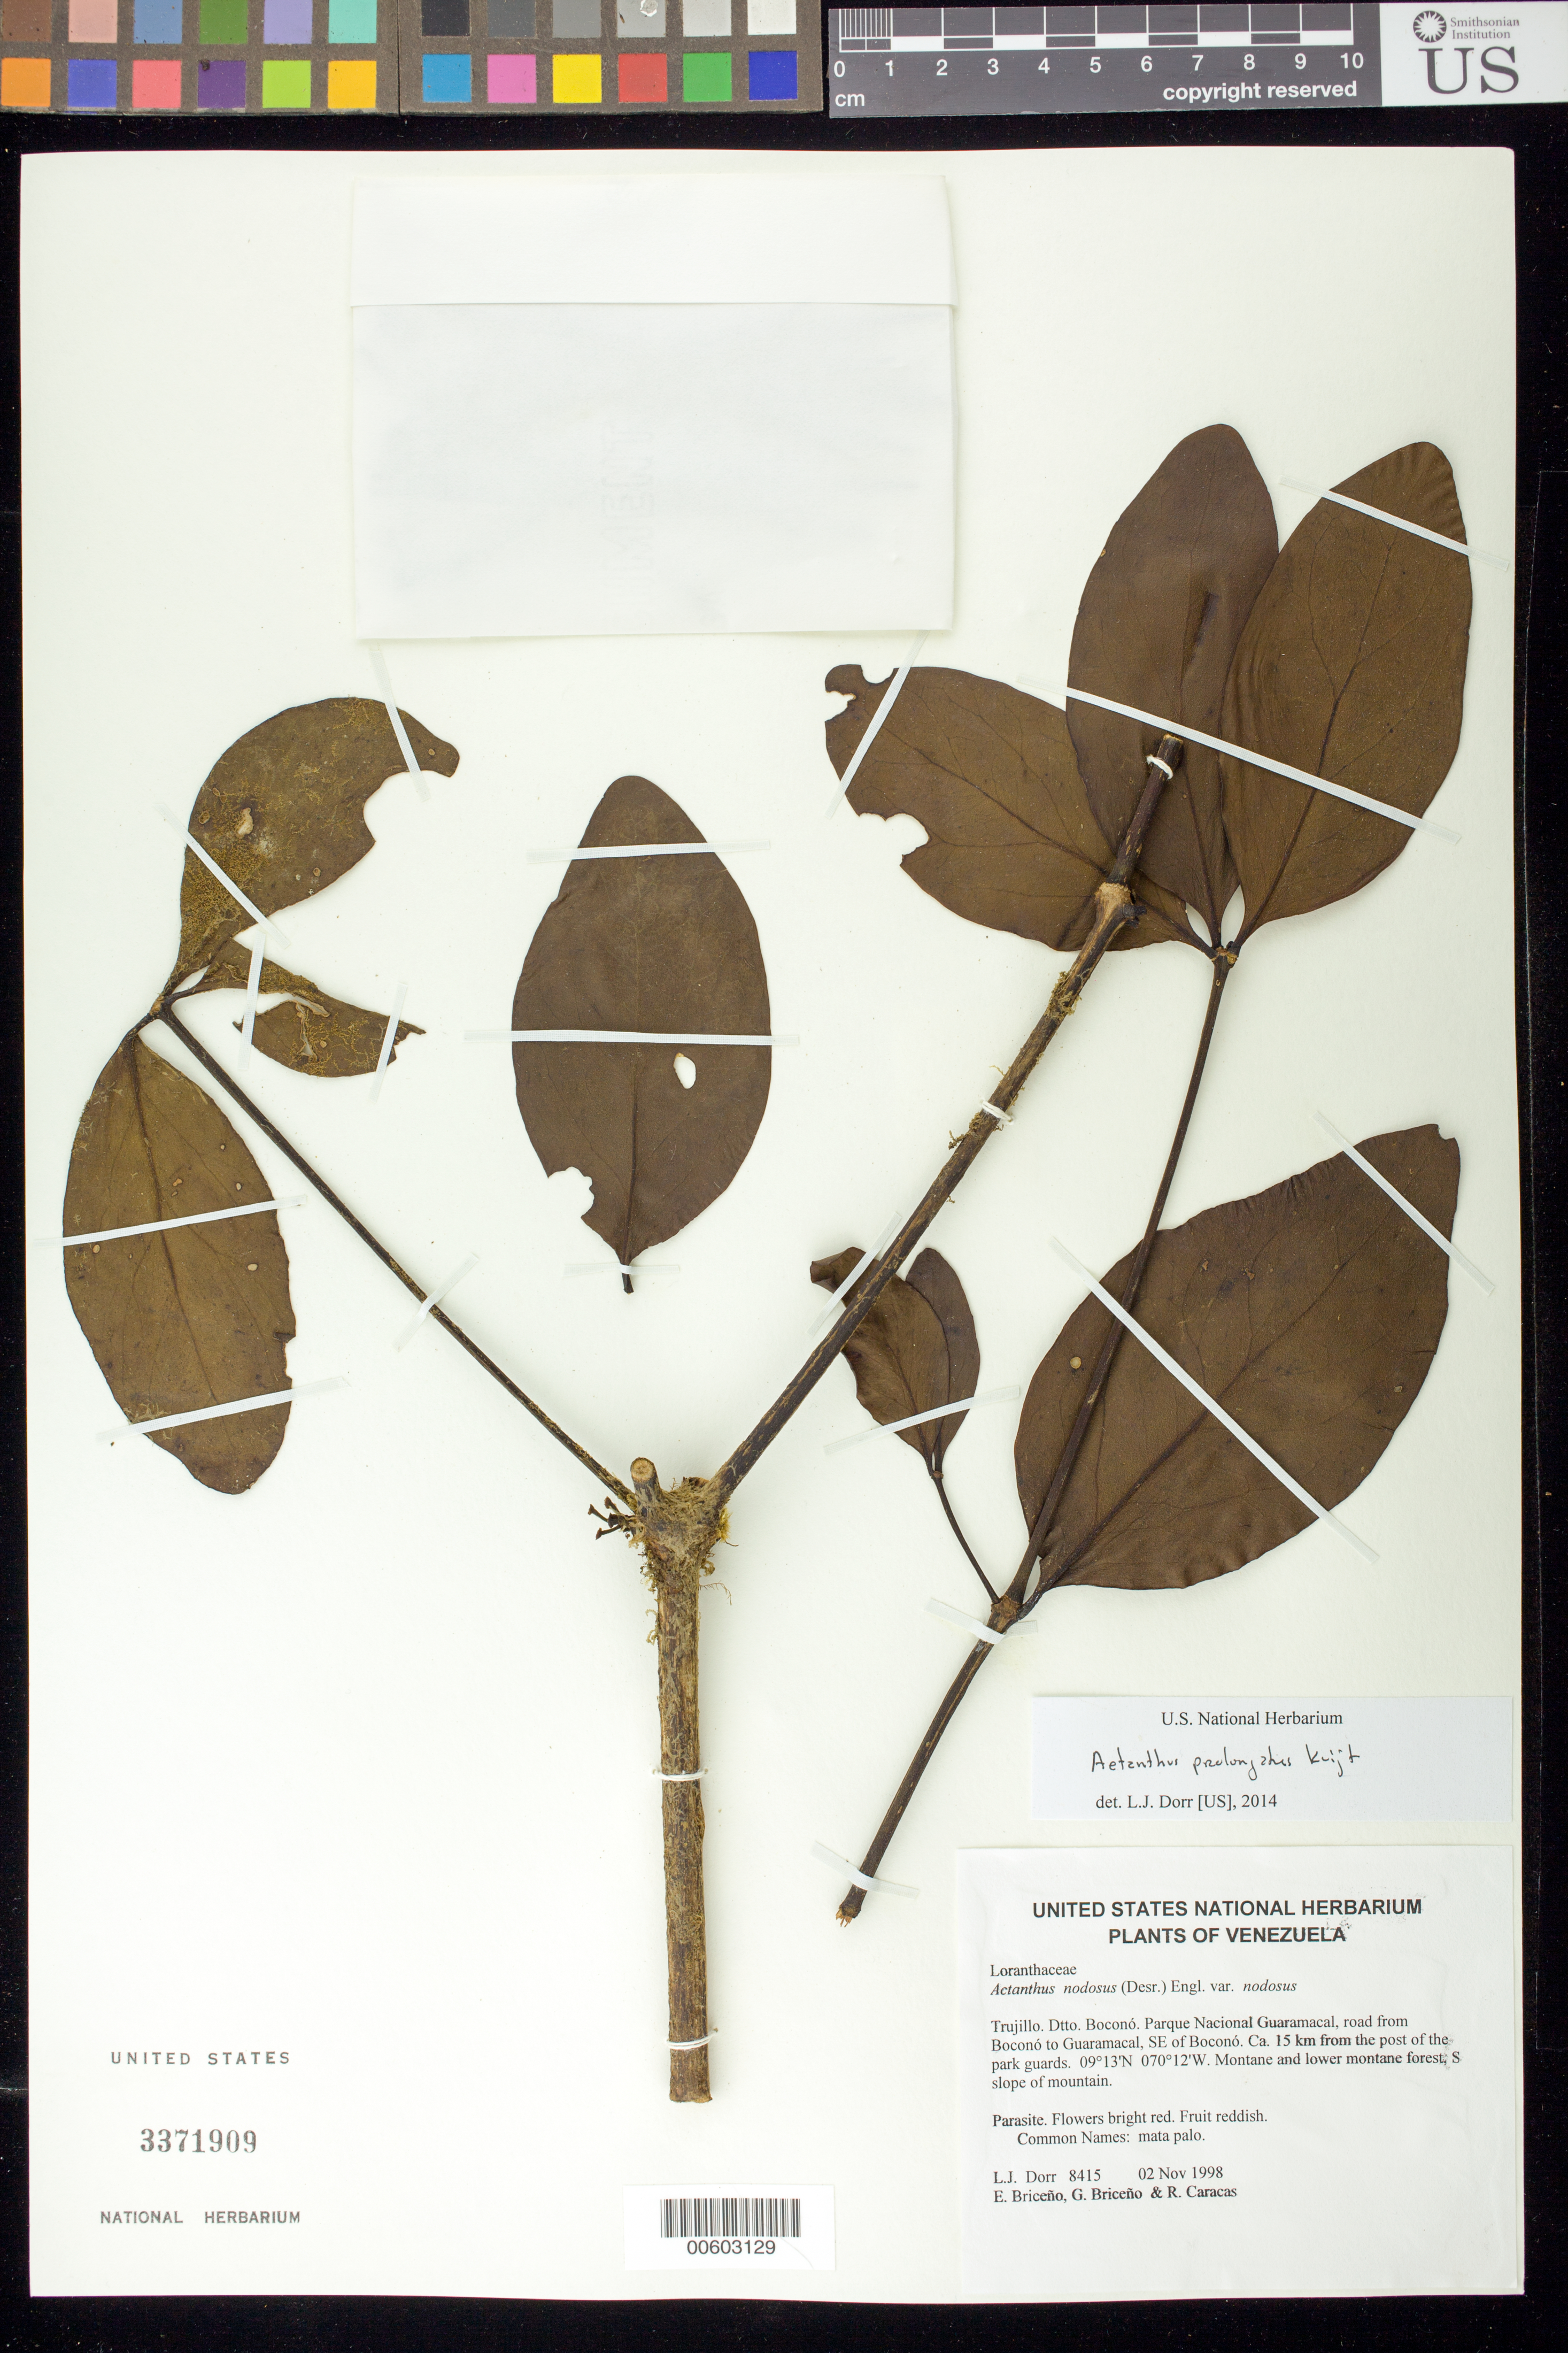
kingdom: Plantae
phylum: Tracheophyta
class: Magnoliopsida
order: Santalales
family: Loranthaceae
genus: Aetanthus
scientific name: Aetanthus prolongatus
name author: Kuijt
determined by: Dorr, L. J., (BOT), Smithsonian Institution - National Museum of Natural History (UNITED STATES)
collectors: L. J. Dorr, E. Briceño, G. Briceño & R. Caracas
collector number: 8415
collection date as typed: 02 Nov 1998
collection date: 1998-11-02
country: Venezuela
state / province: Trujillo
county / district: Boconó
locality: Parque Nacional Guaramacal, road from Boconó to Guaramacal, SE of Boconó, ca. 15 km from the post of the park guards.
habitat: Montane and lower montane forest, S slope of mountain.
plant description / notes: Common name: mata palo; K, MO, PORT, US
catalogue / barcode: US 3371909